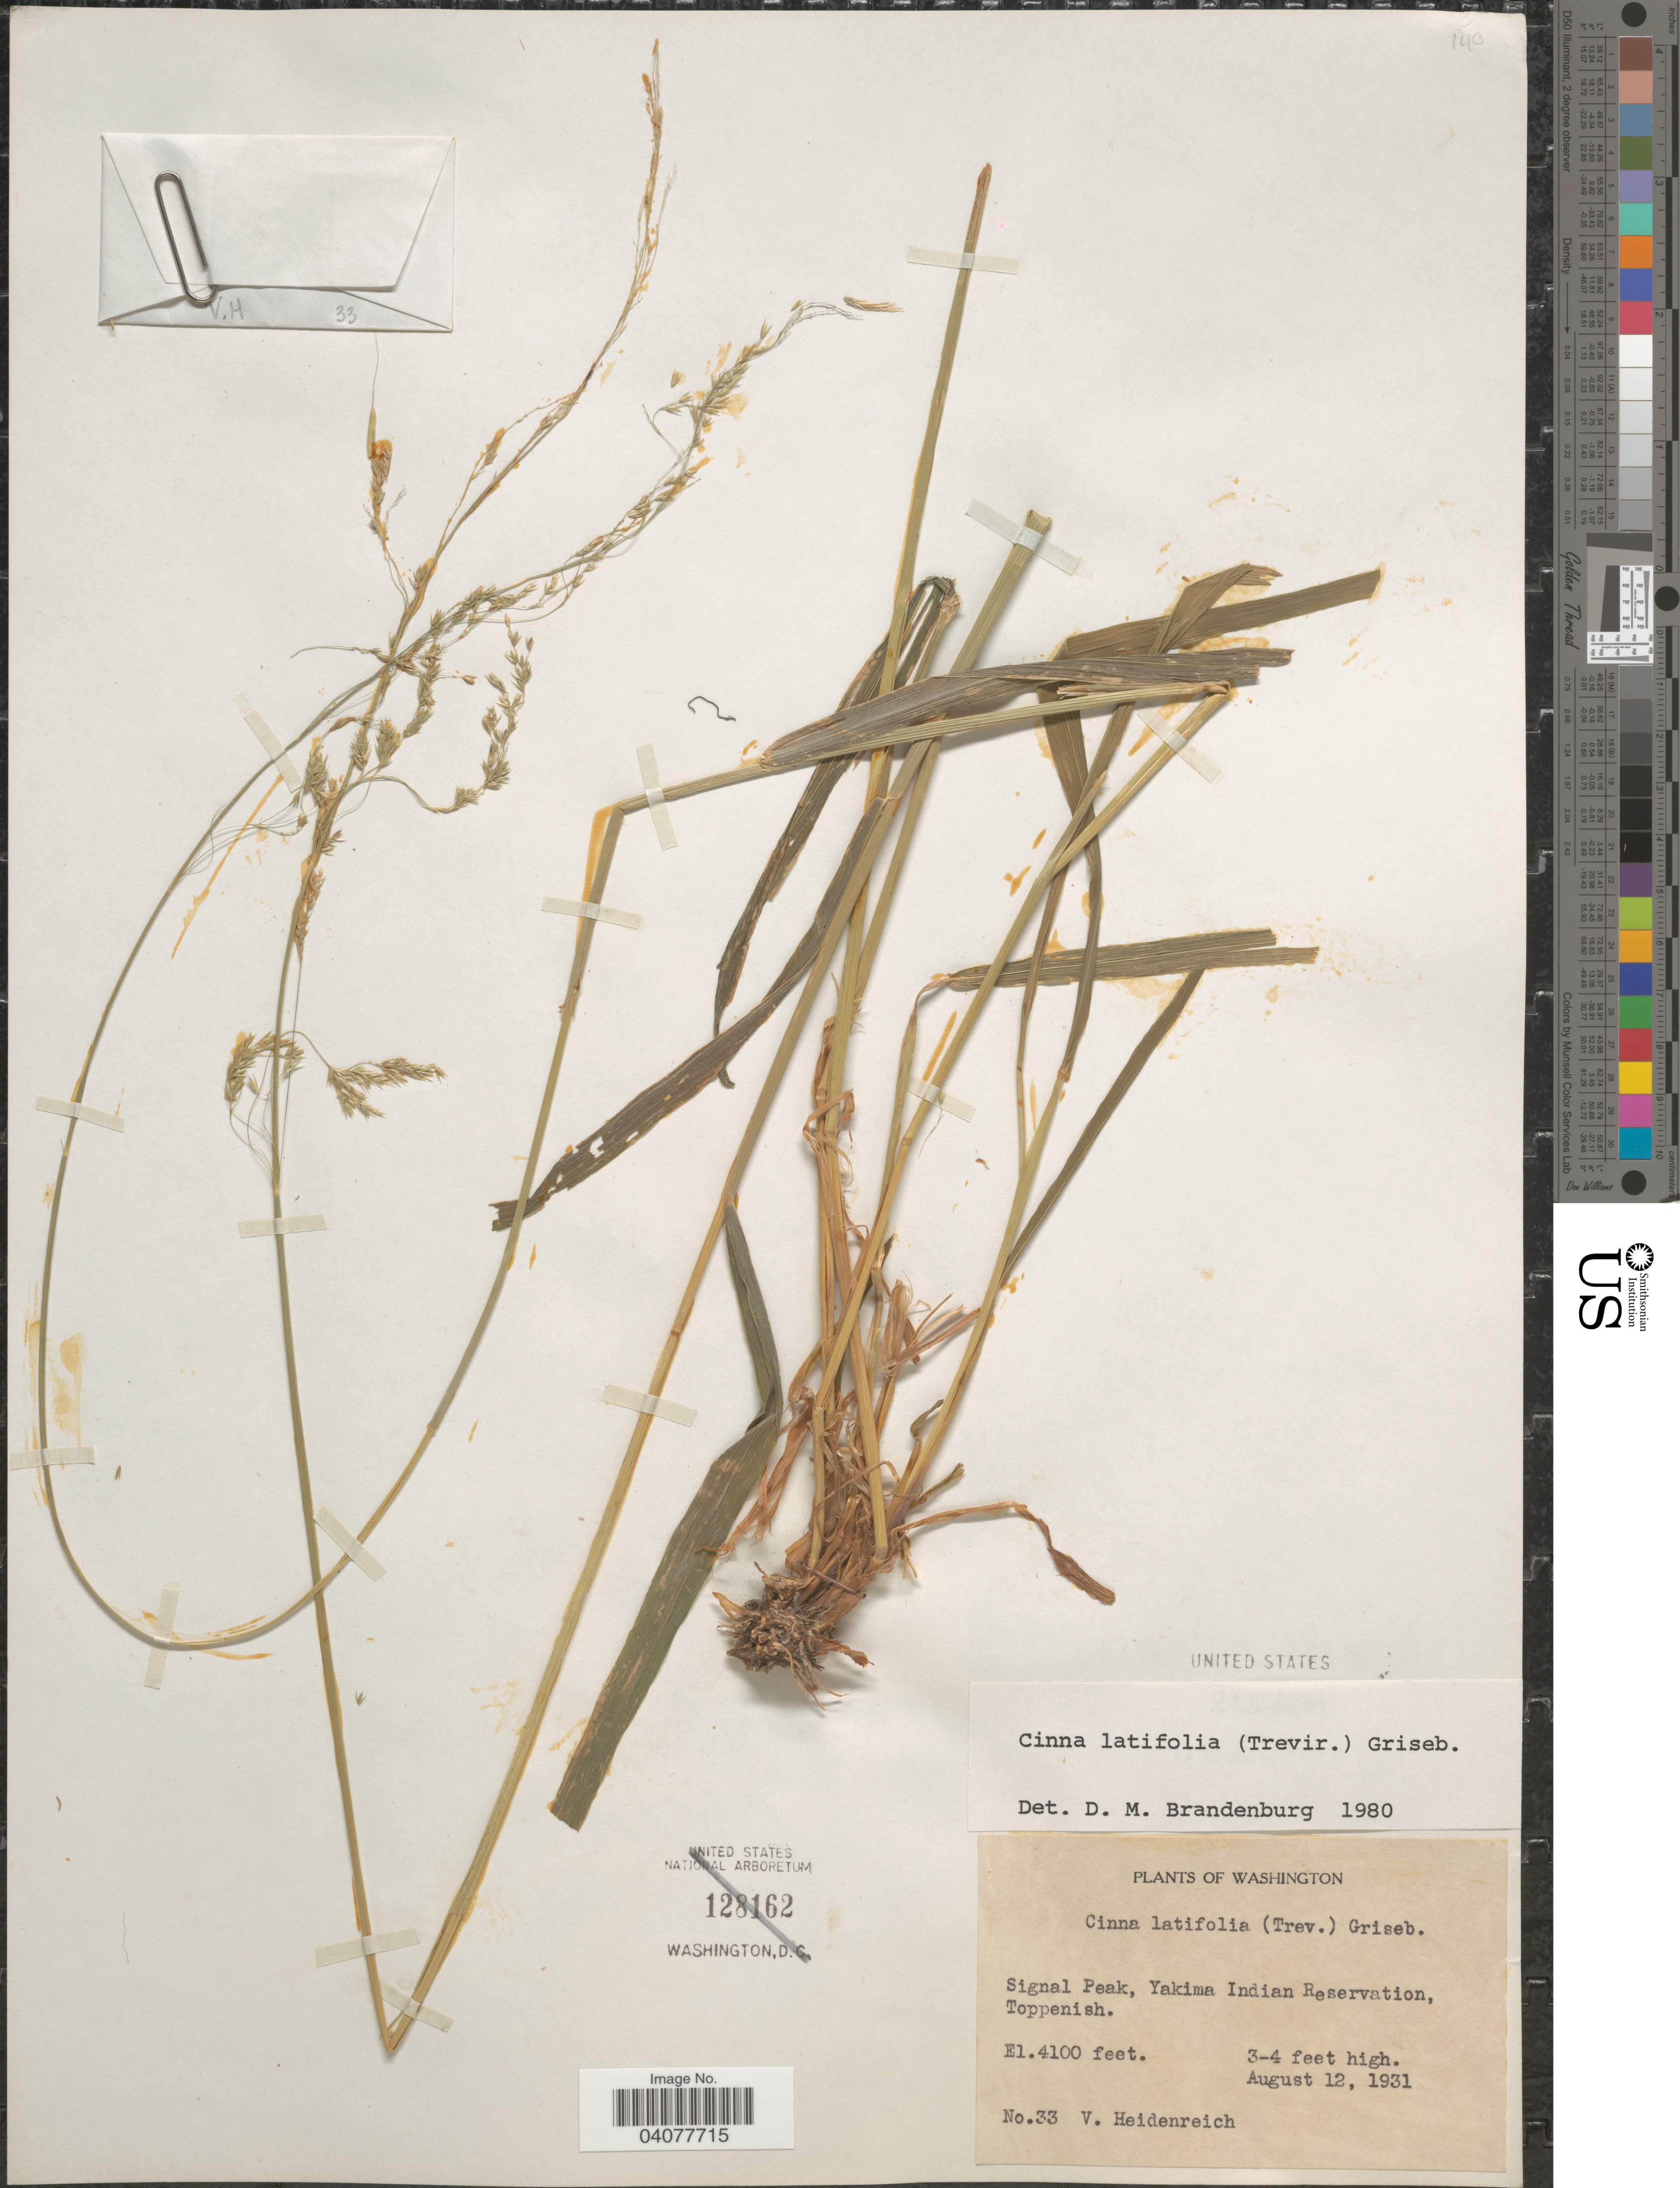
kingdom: Plantae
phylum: Tracheophyta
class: Liliopsida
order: Poales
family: Poaceae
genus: Cinna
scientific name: Cinna latifolia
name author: (Trevir. ex Goeppert) Griseb.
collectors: Heidenreich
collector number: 33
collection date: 1931-08-12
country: United States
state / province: Washington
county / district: Yakima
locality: Signal Peak, Yakima Indian Reservation, Toppenish.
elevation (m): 1250